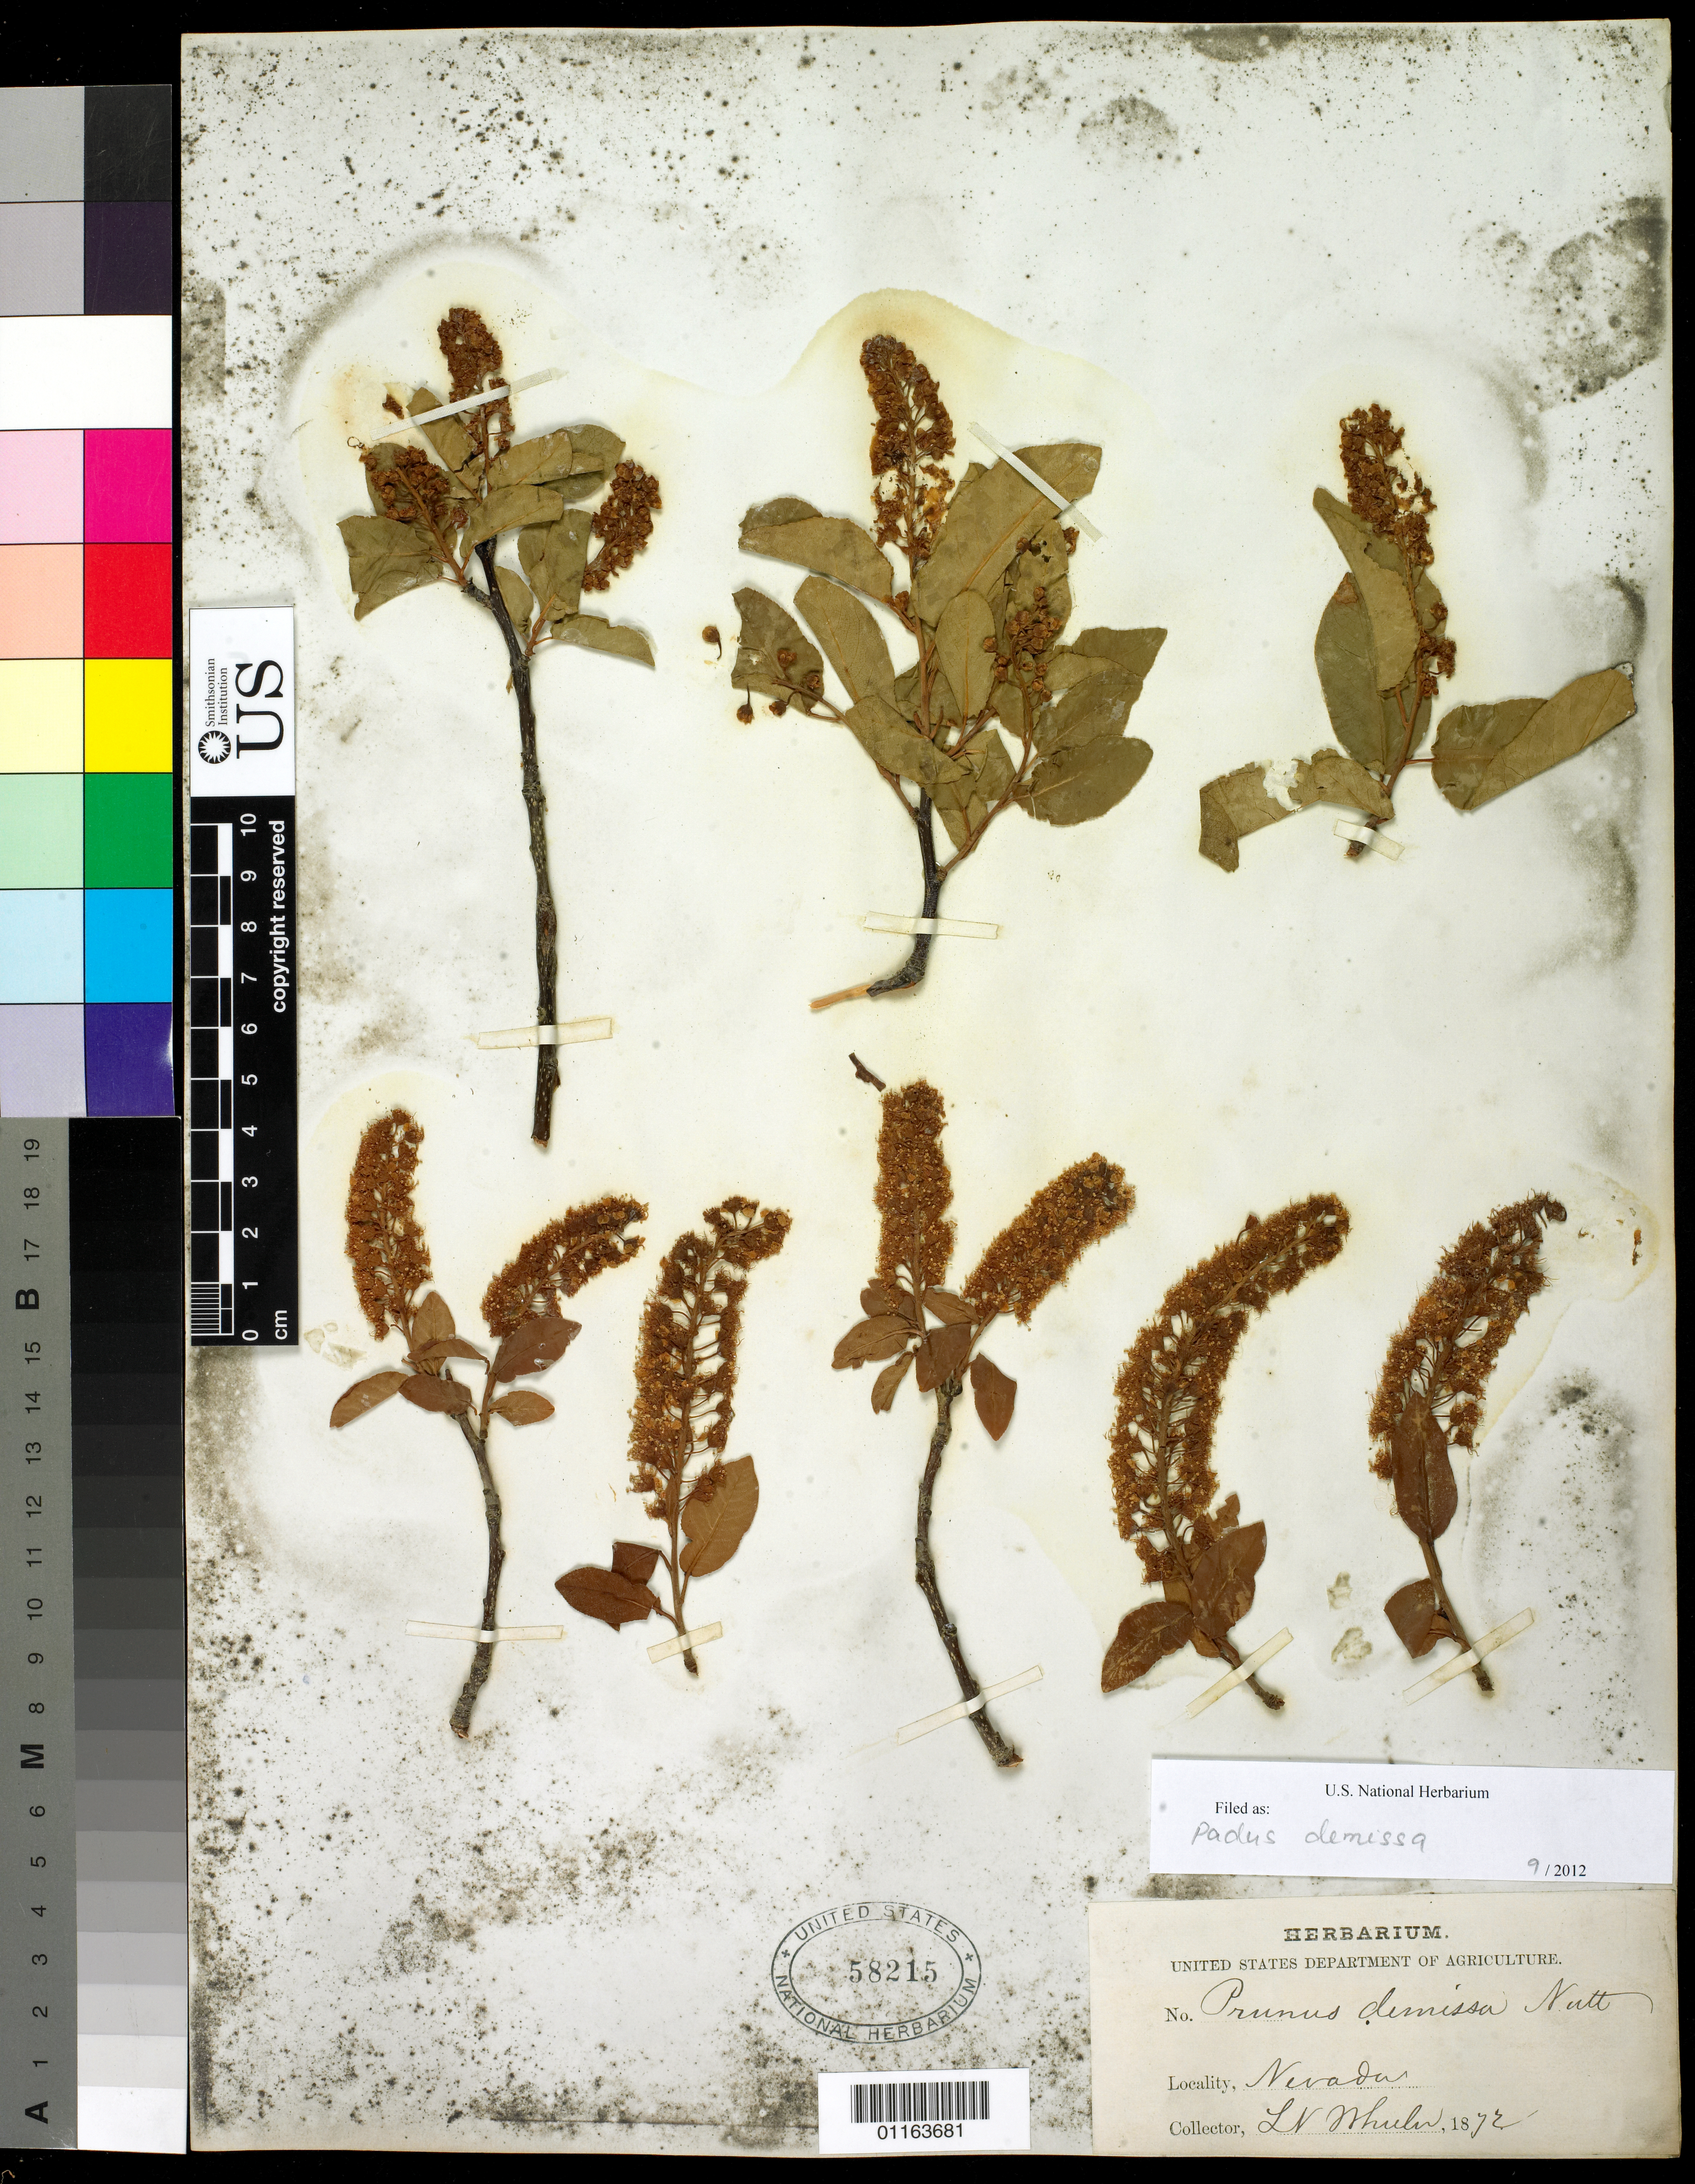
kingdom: Plantae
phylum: Tracheophyta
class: Magnoliopsida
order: Rosales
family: Rosaceae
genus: Prunus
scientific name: Prunus virginiana var. demissa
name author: (Nutt.) Torr.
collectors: -- Wheeler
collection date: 1872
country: United States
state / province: Nevada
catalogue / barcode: US 58215